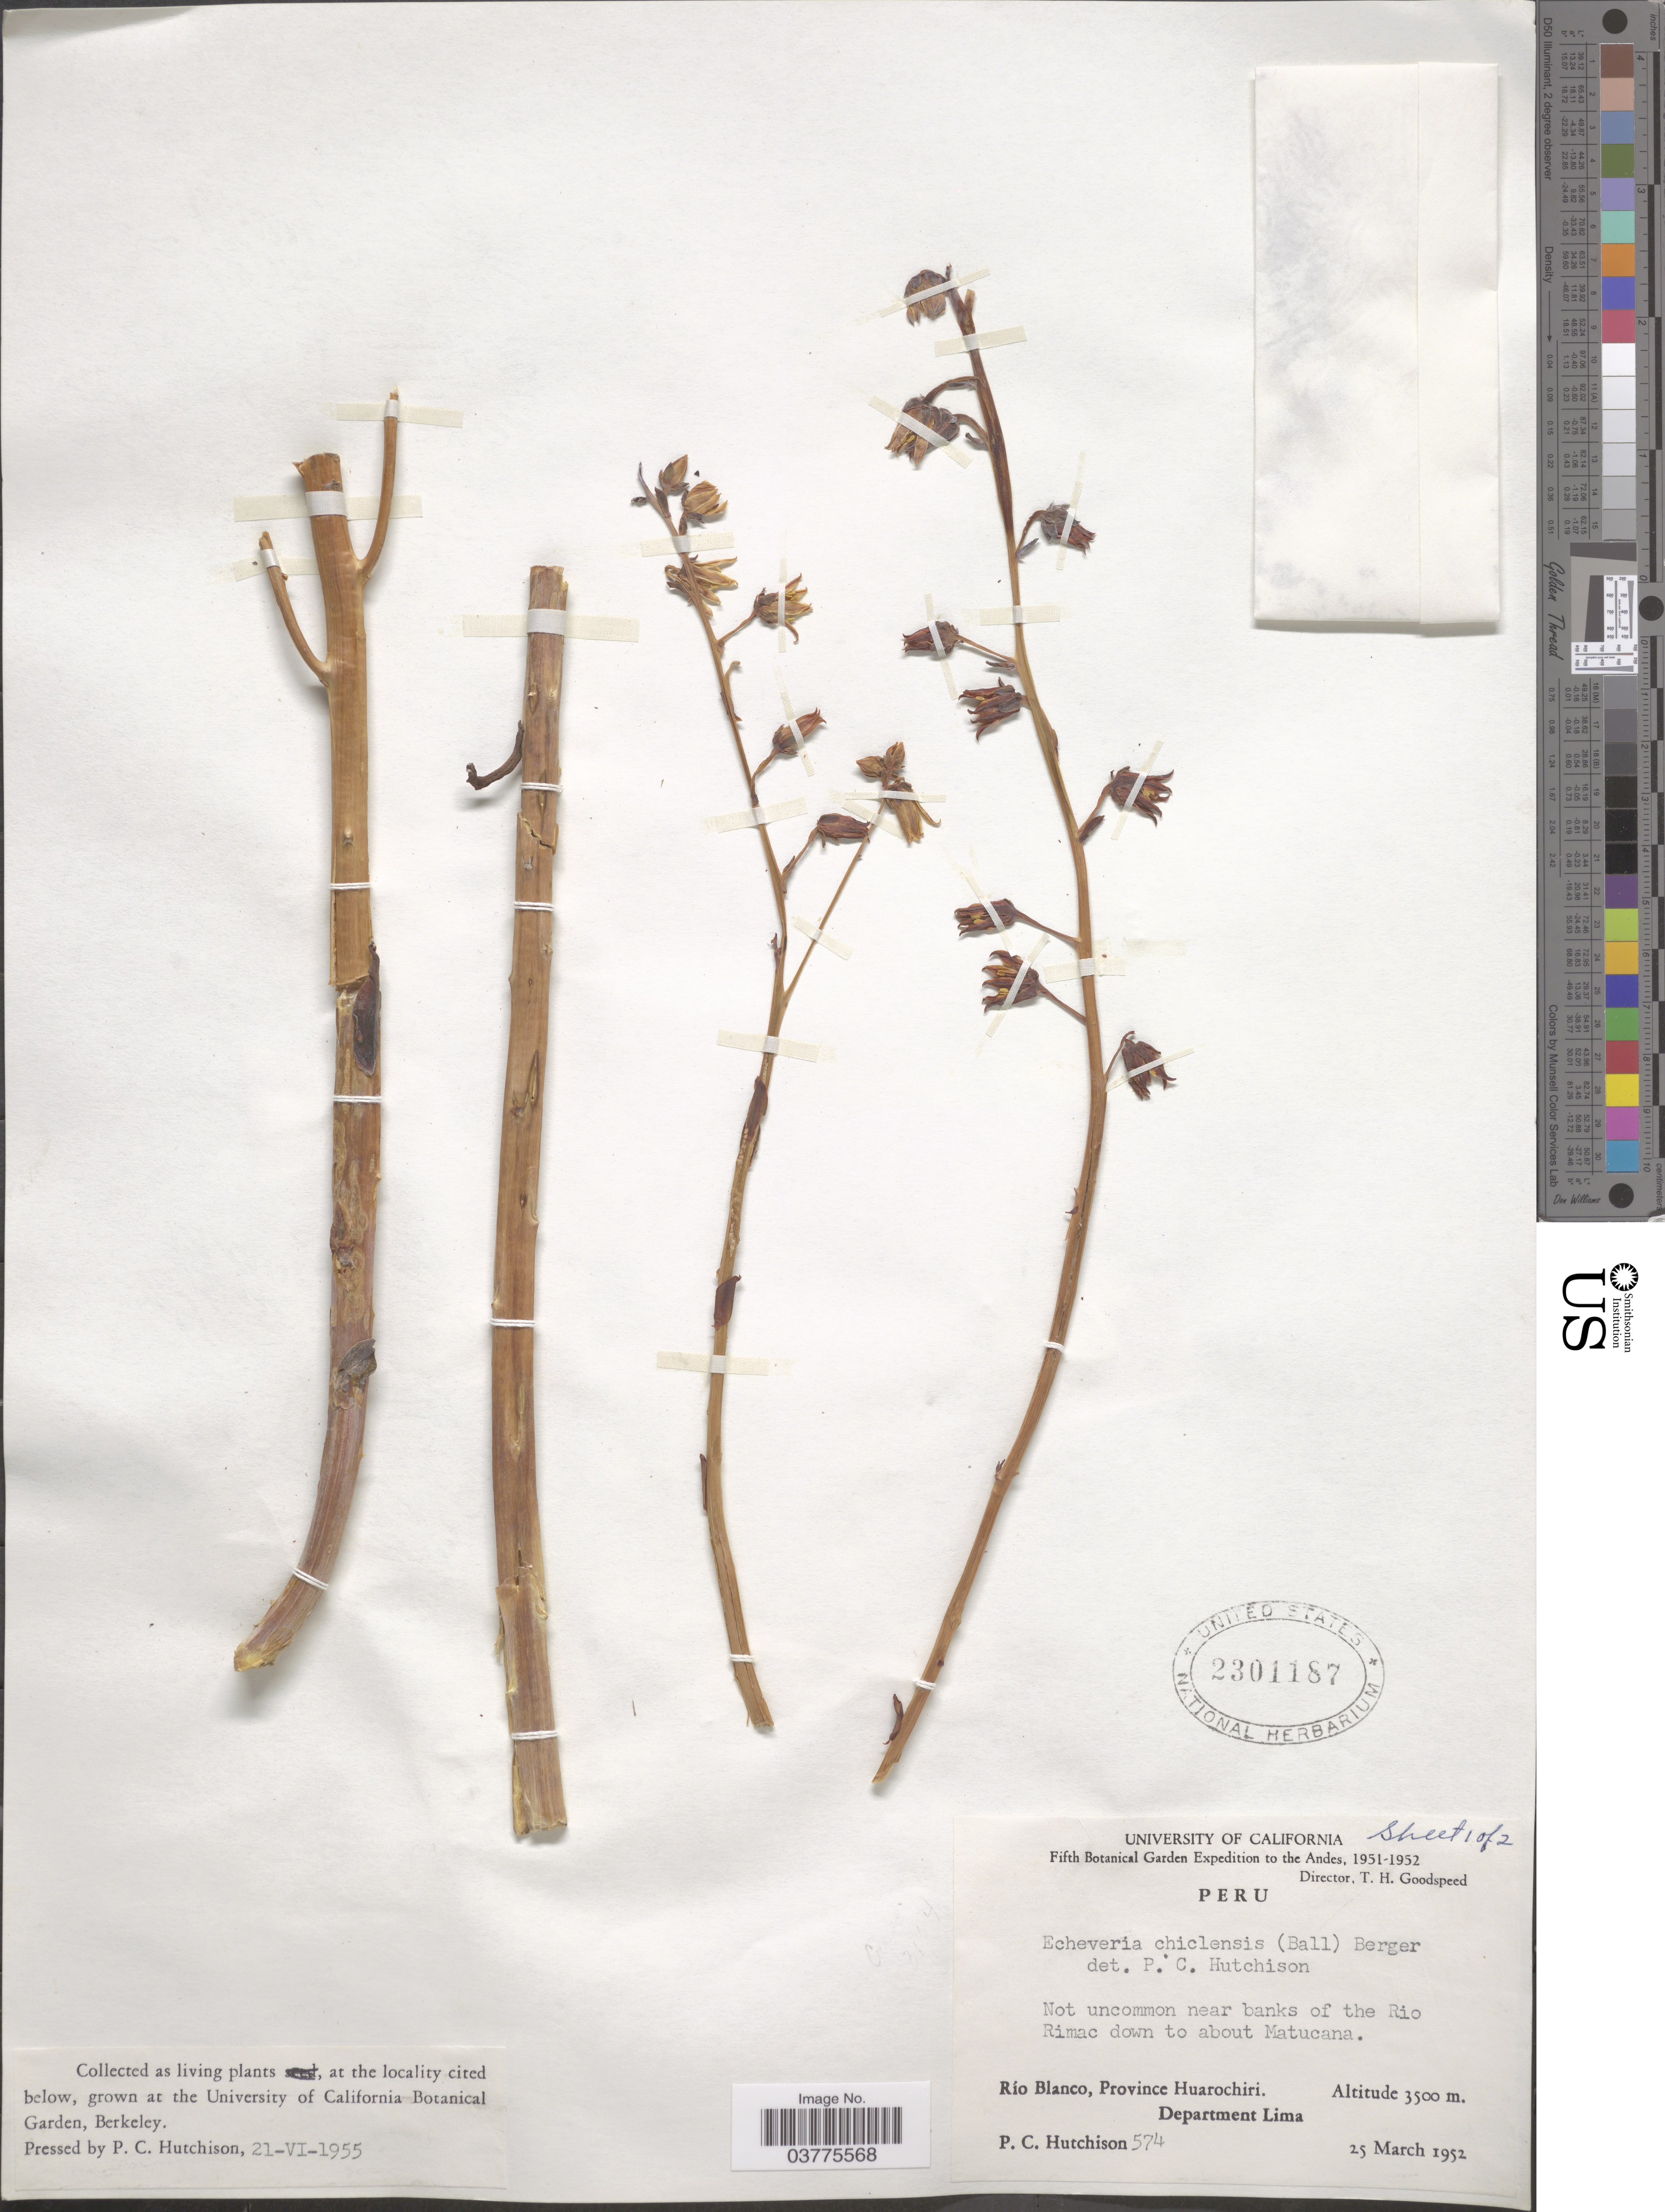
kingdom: Plantae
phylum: Tracheophyta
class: Magnoliopsida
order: Saxifragales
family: Crassulaceae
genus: Echeveria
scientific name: Echeveria chiclensis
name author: (Ball) A. Berger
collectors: P. C. Hutchison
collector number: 574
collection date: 1952-03-25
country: Peru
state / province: Lima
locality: Near banks of the Rio Rimac down to about Matucana. Río Blanco, Province Huarochiri. Department Lima.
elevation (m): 3500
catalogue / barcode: US 2301187